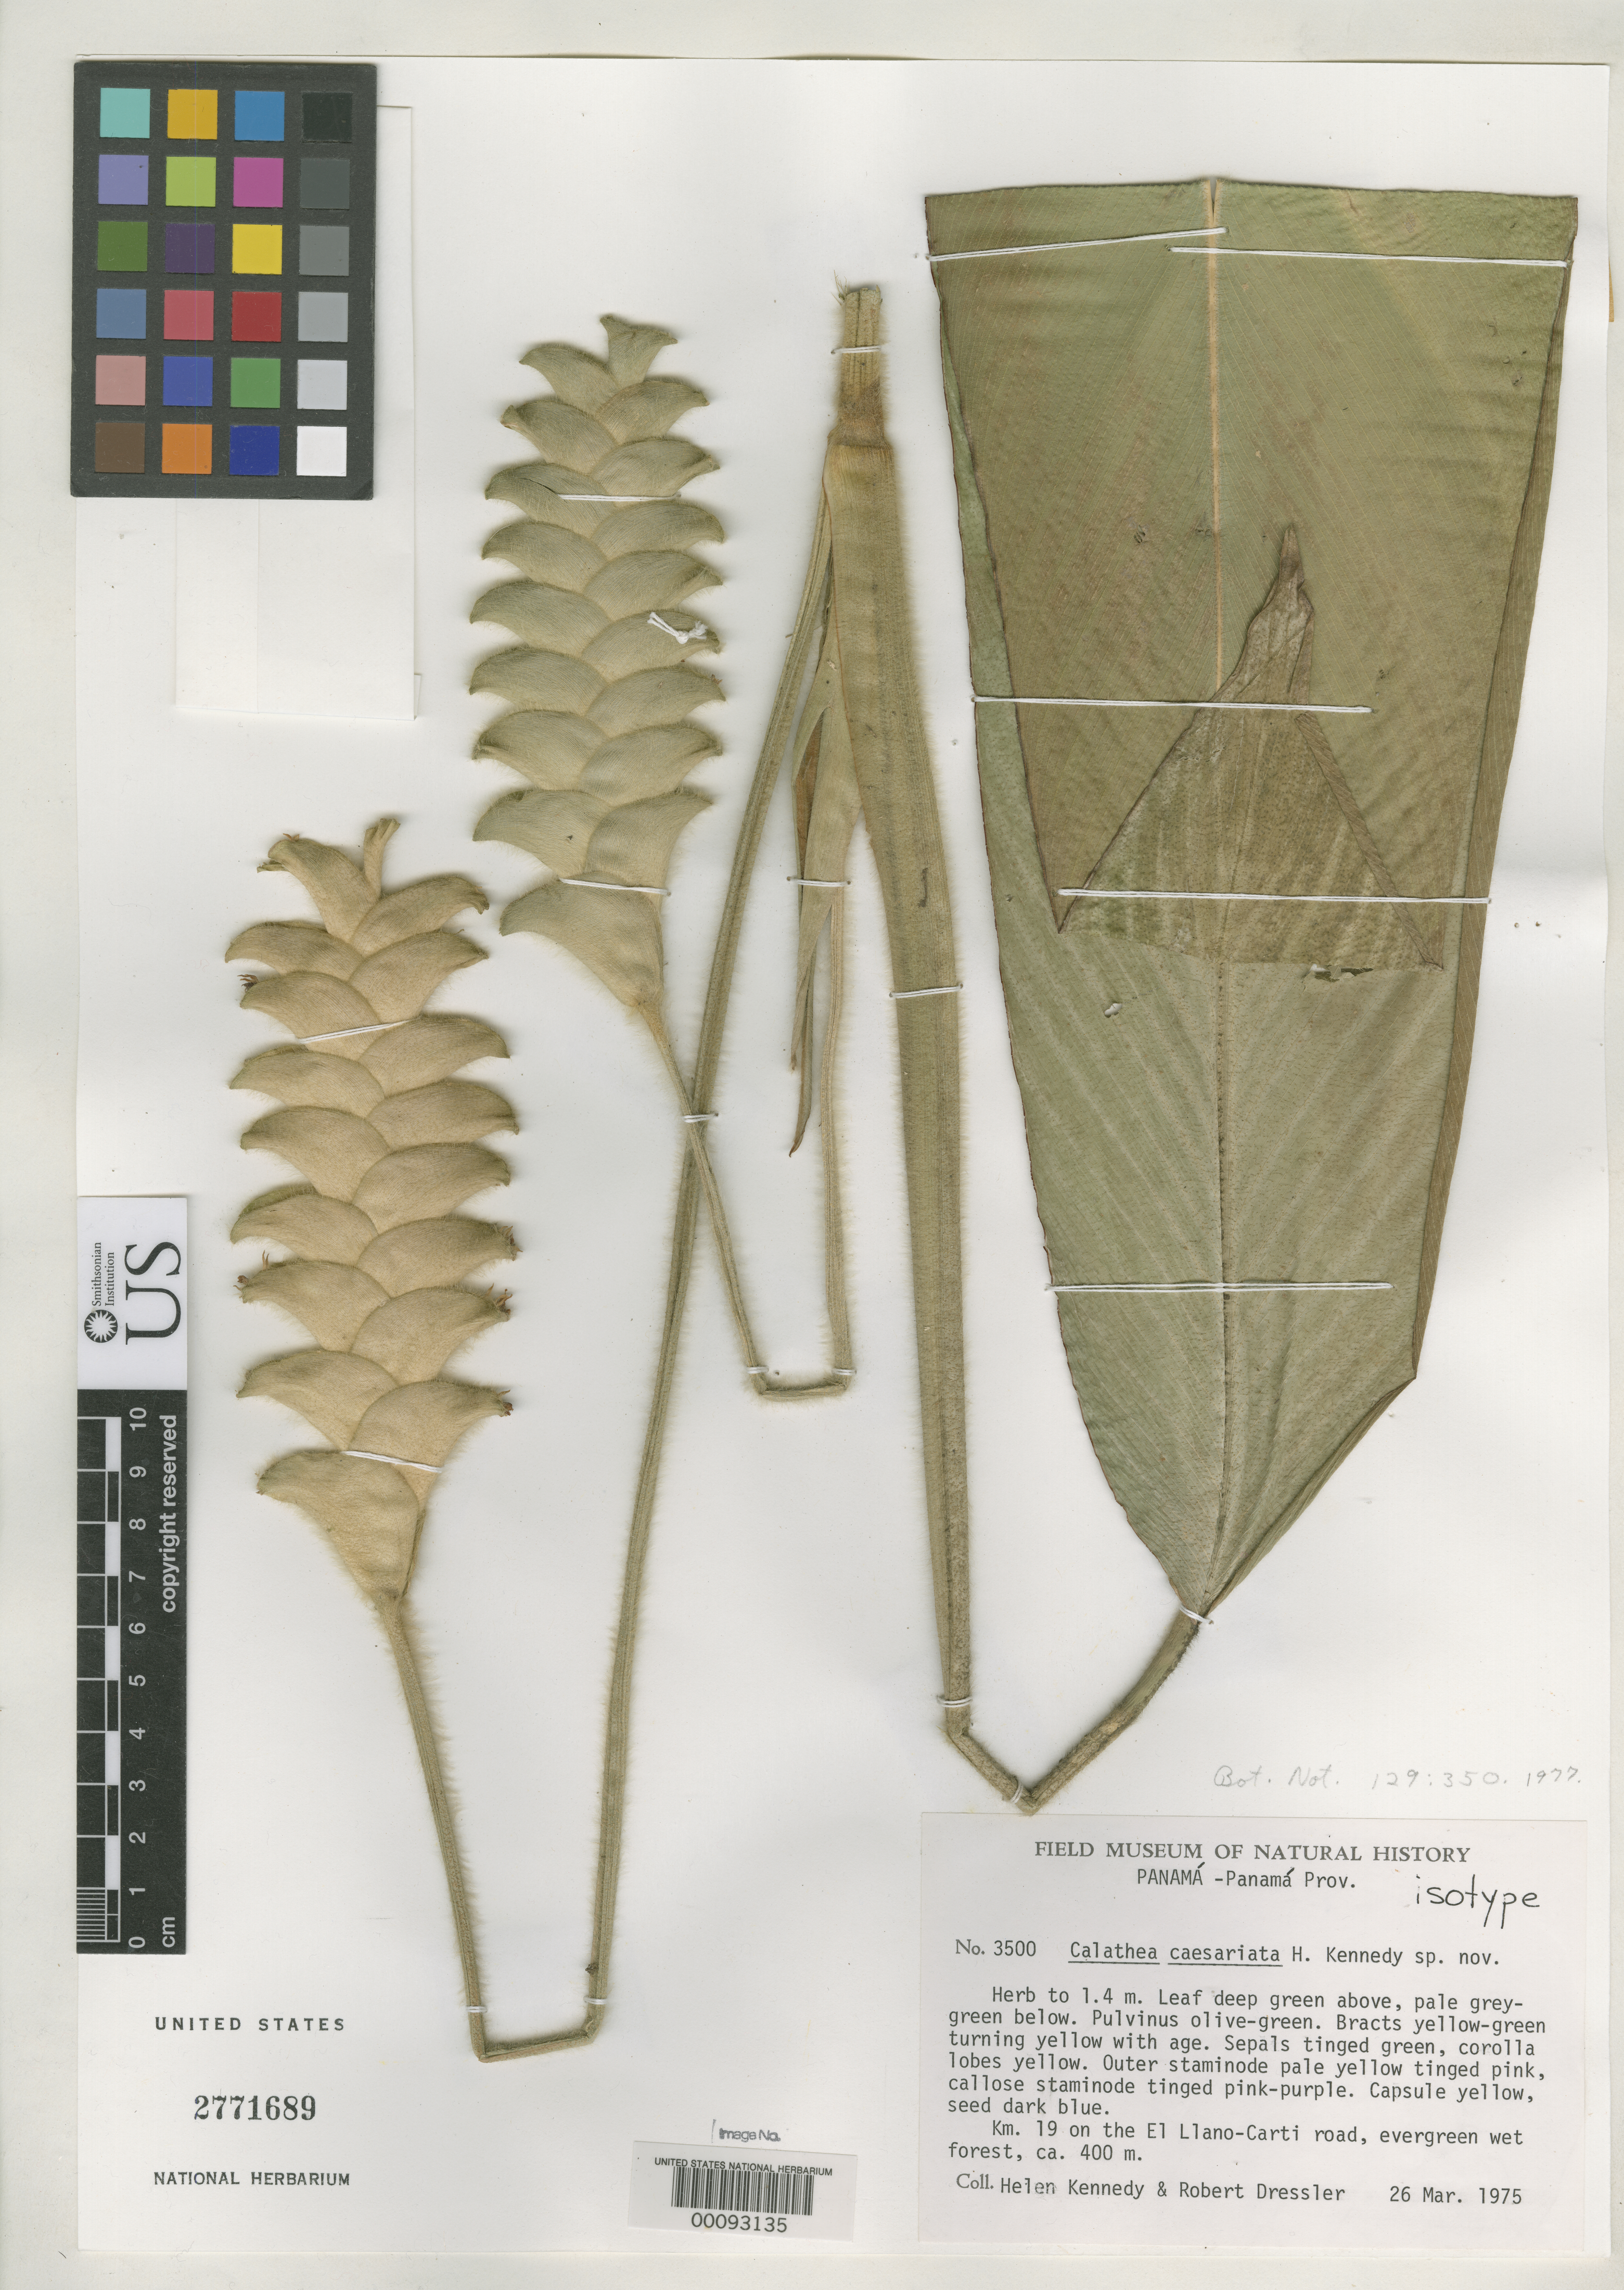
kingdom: Plantae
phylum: Tracheophyta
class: Liliopsida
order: Zingiberales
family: Marantaceae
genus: Calathea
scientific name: Calathea caesariata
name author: H. Kenn.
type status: Isotype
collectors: H. Kennedy & R. Dressler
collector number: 3500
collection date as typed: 26 Mar 1975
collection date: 1975-03-26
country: Panama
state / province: Panamá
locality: El Llano - Carti road.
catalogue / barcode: US 2771689